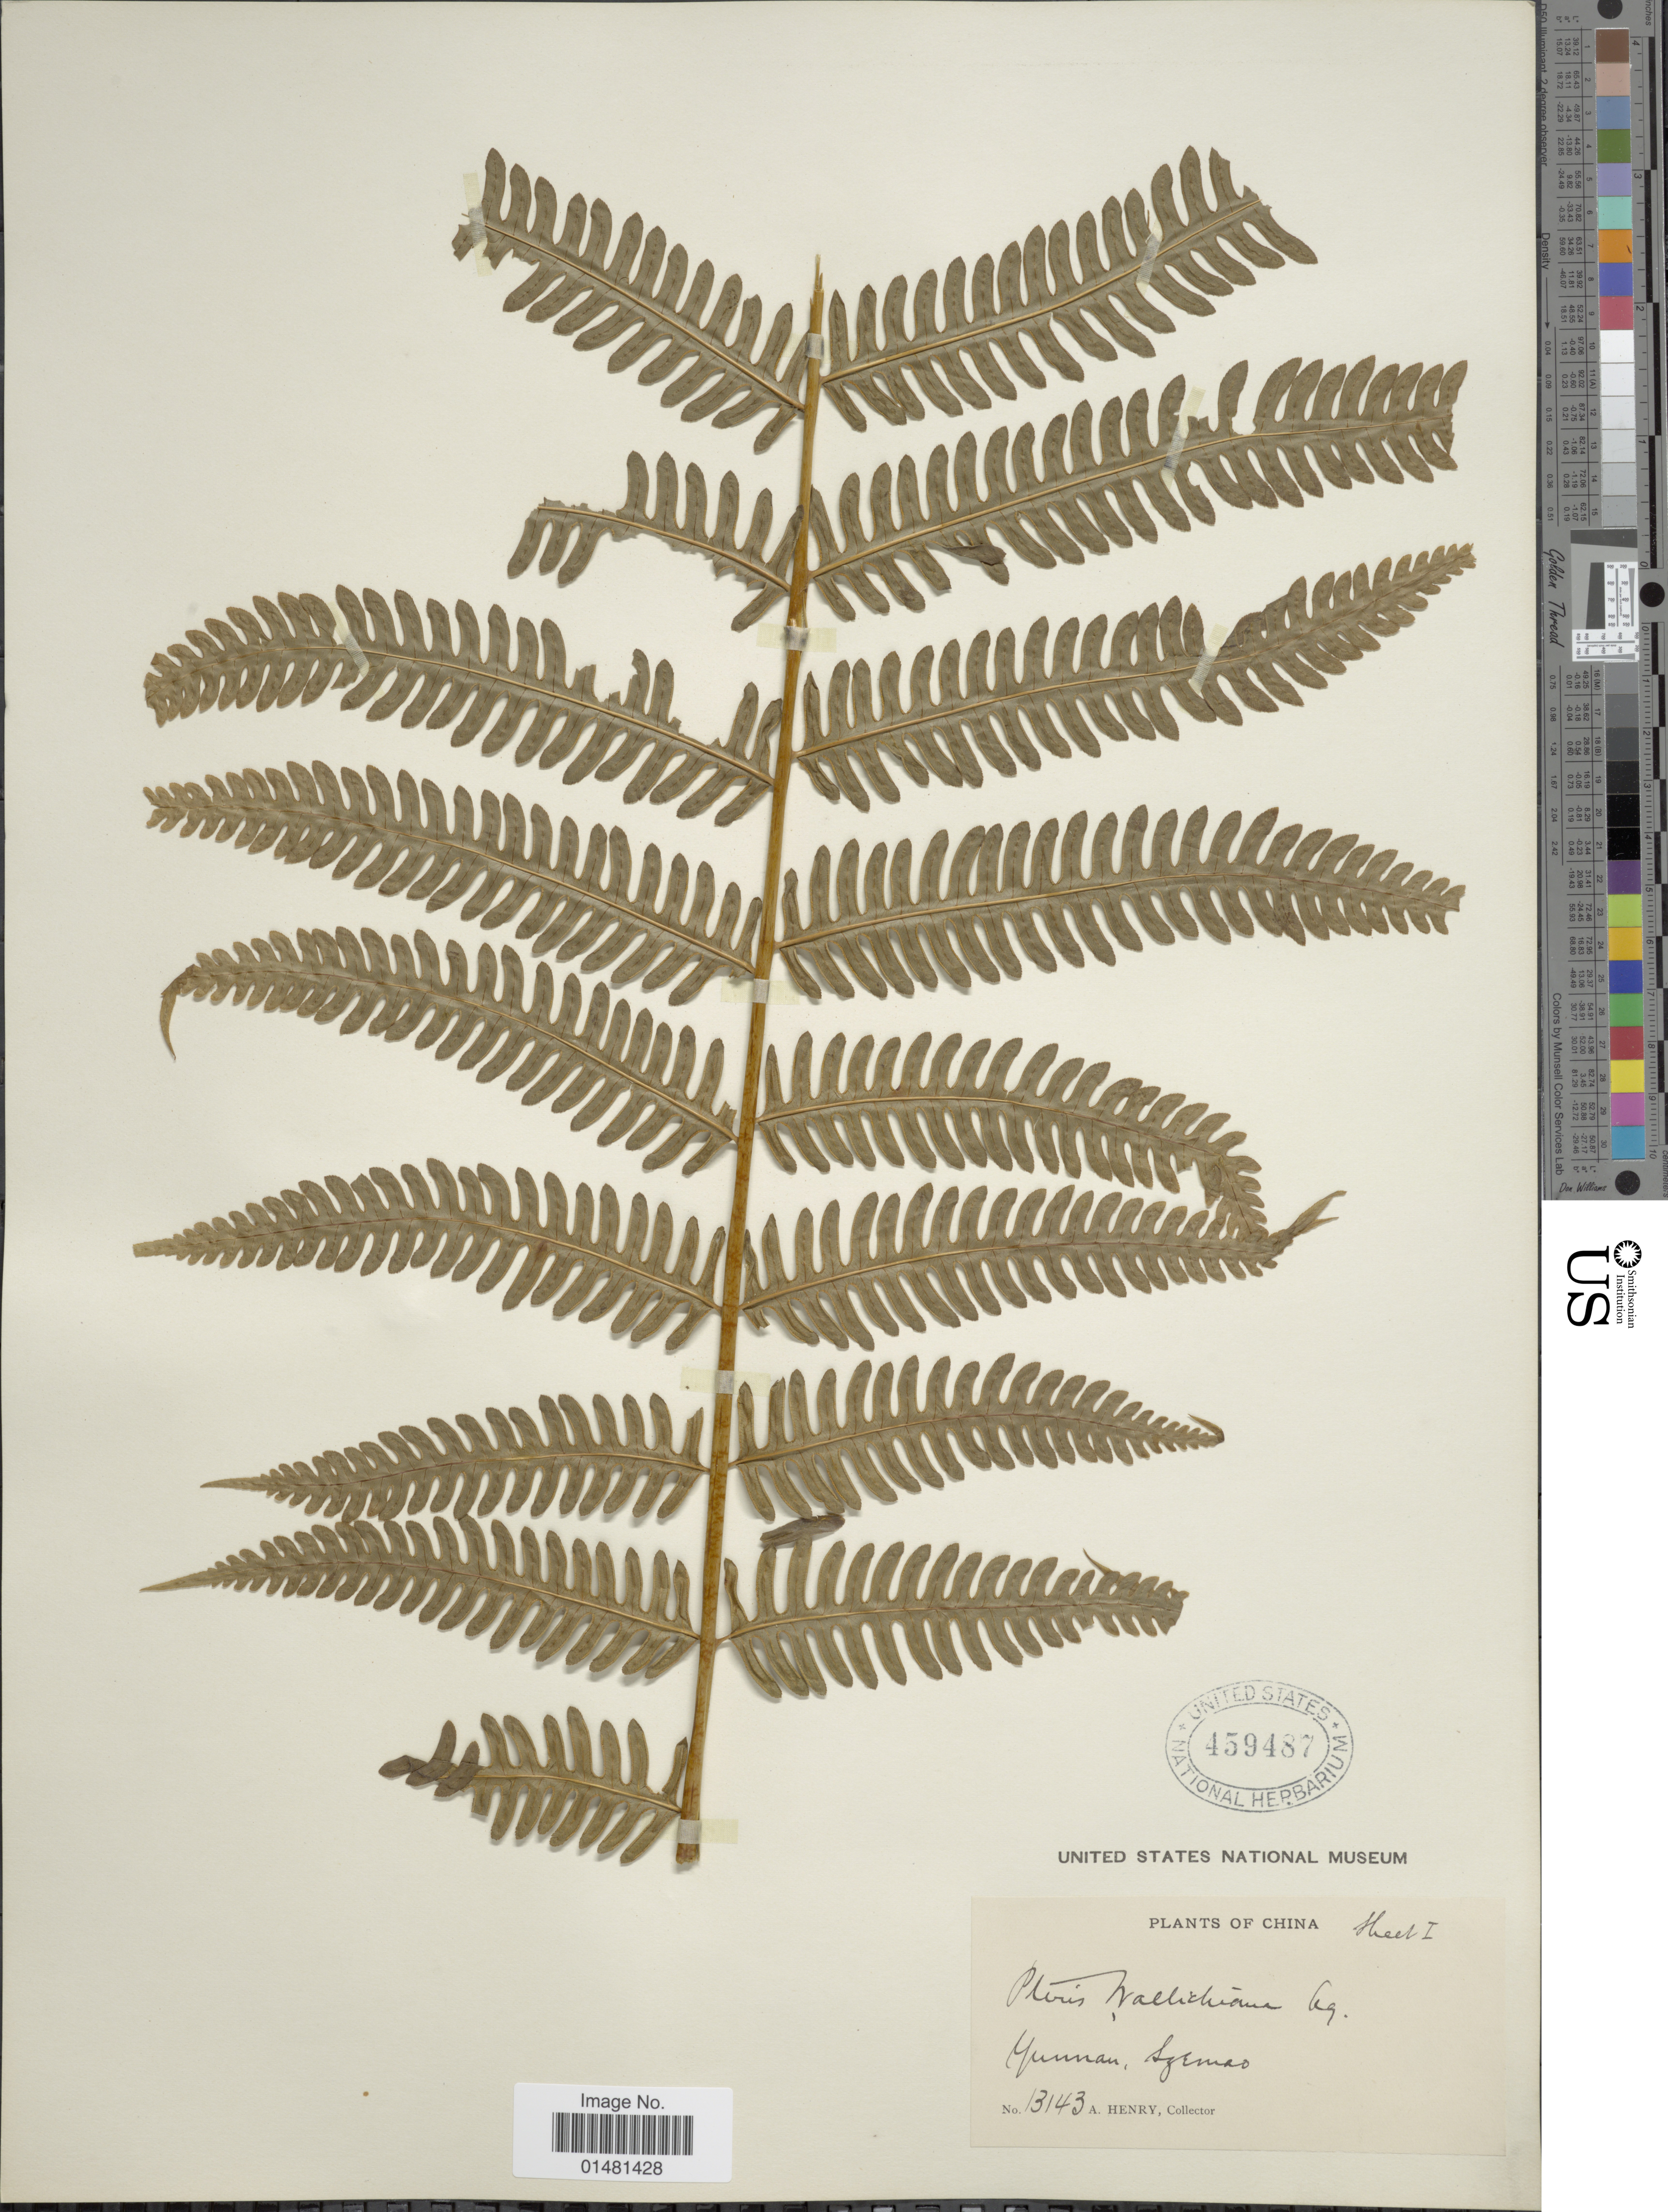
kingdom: Plantae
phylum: Tracheophyta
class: Polypodiopsida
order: Polypodiales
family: Pteridaceae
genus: Pteris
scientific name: Pteris wallichiana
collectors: A. Henry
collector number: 13143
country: China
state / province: Yunnan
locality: Szemao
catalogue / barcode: US 459487